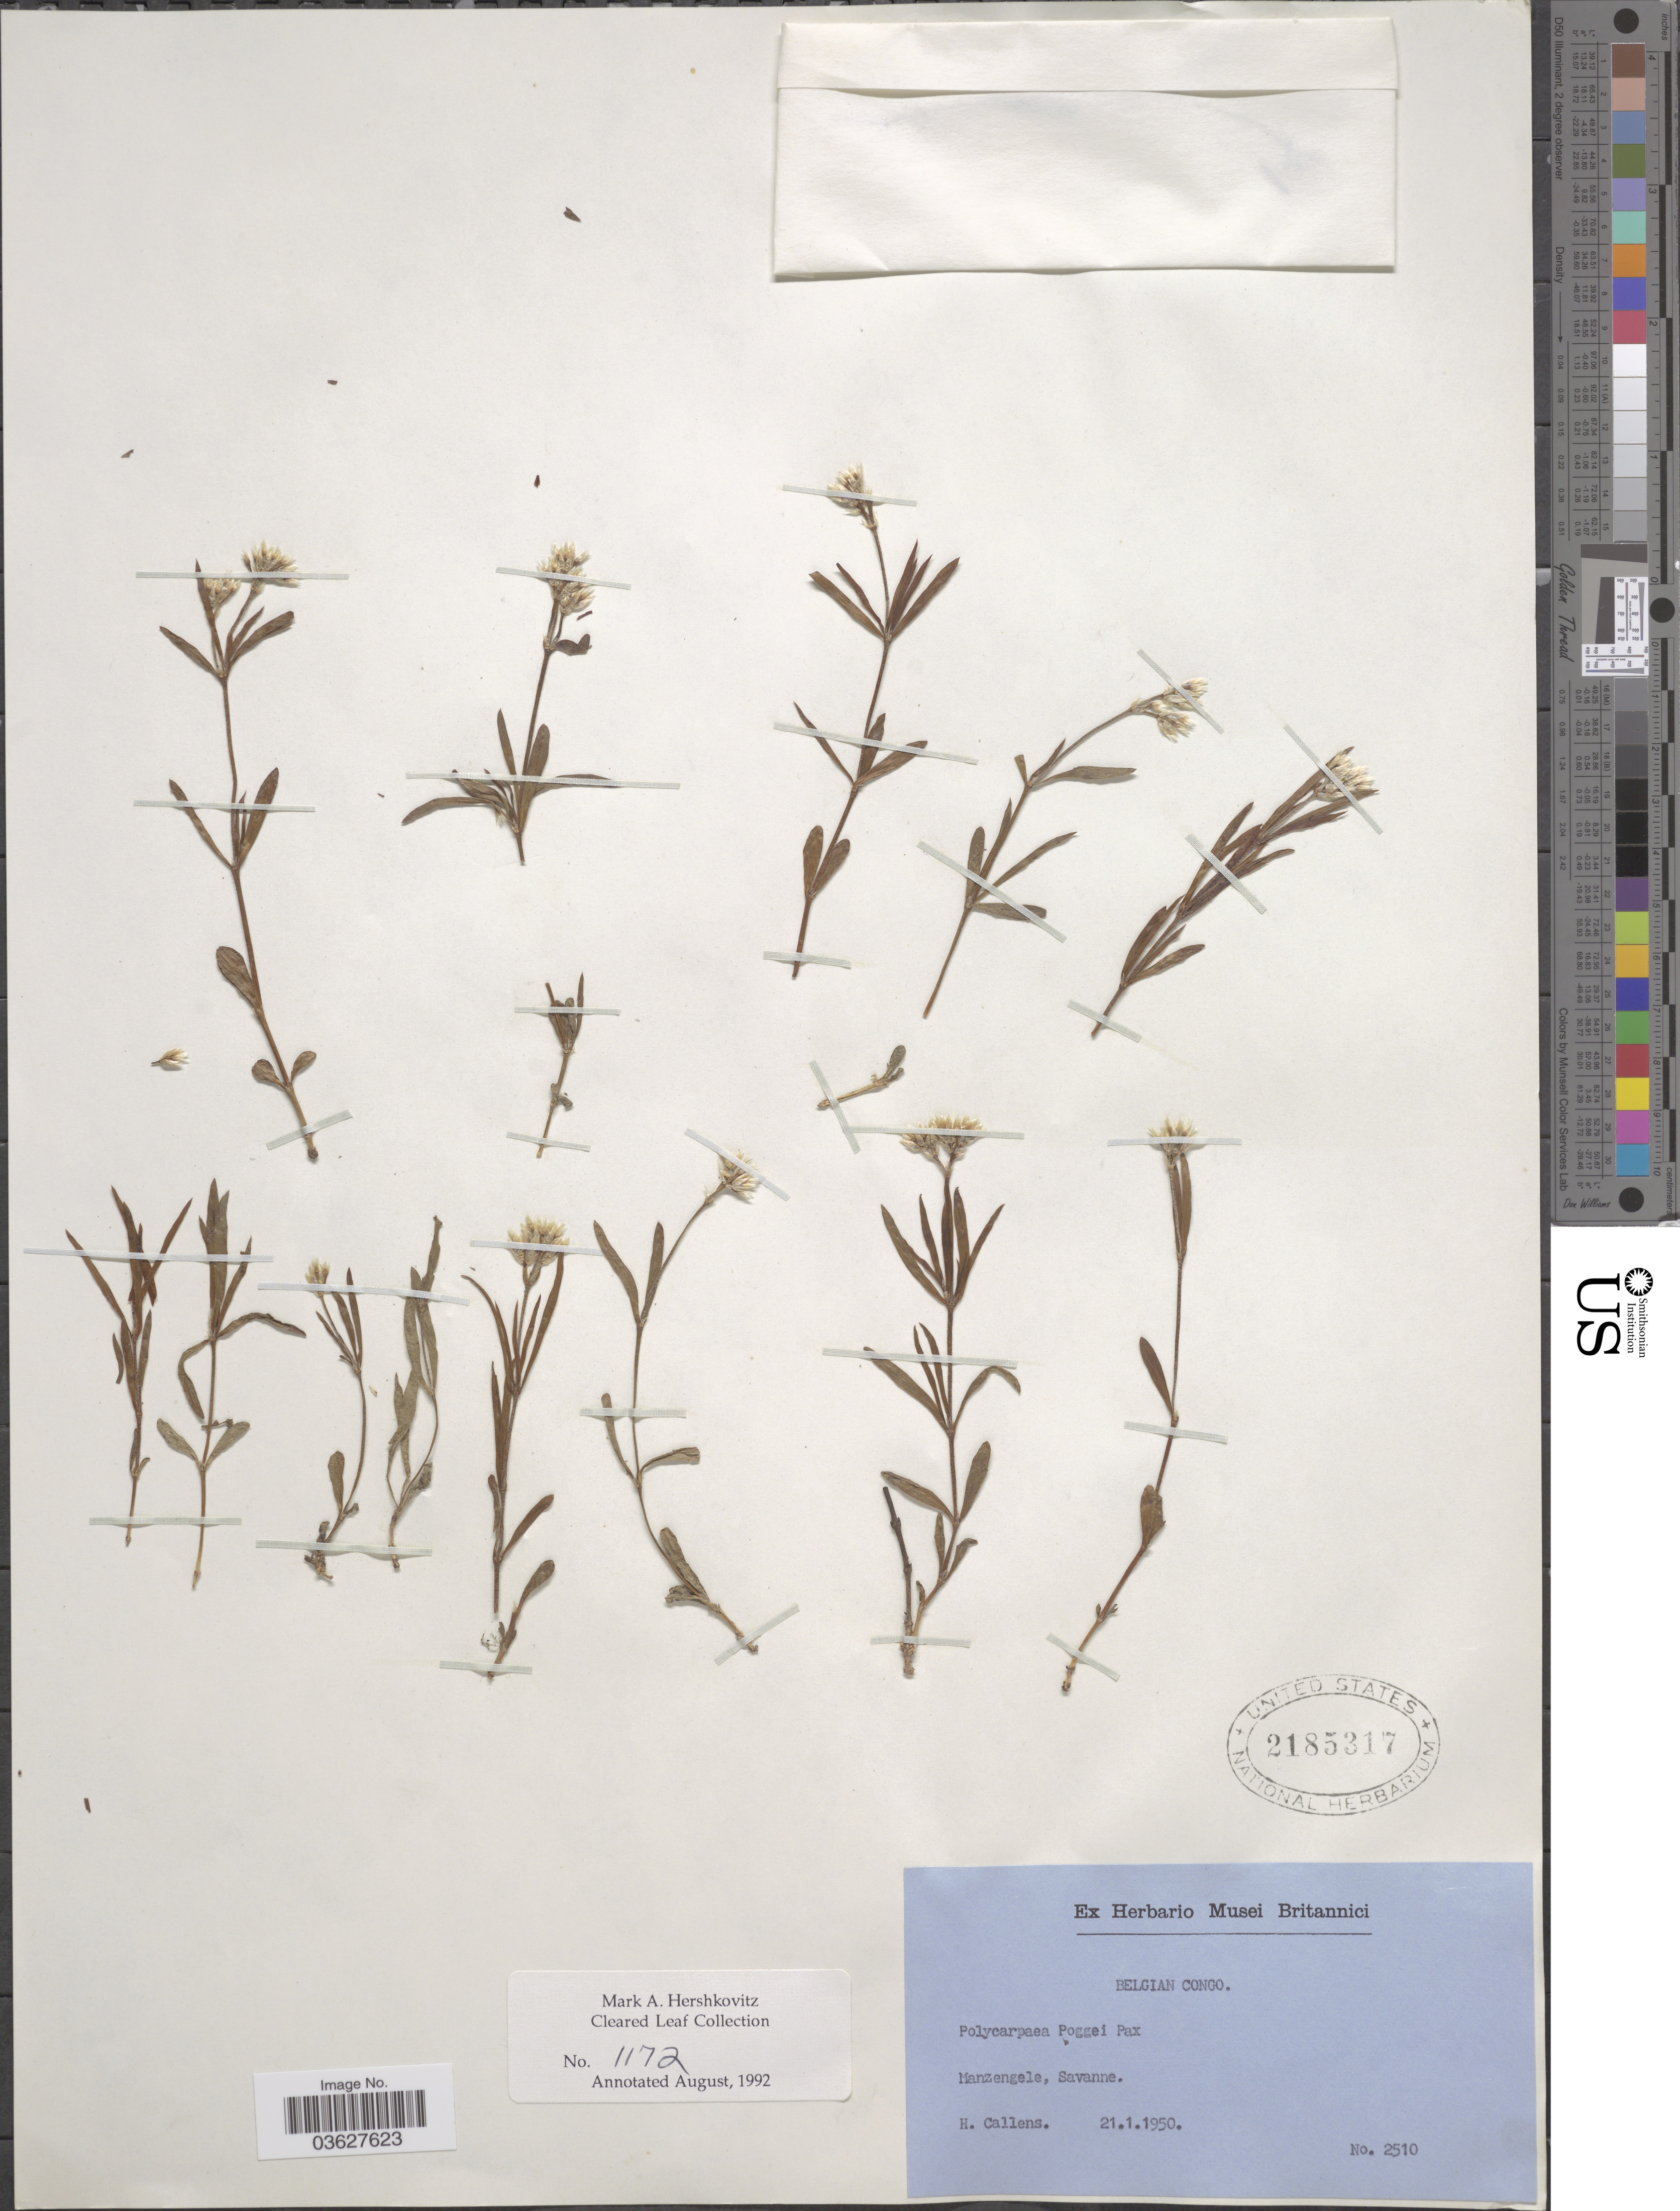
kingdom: Plantae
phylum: Tracheophyta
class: Magnoliopsida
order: Caryophyllales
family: Caryophyllaceae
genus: Polycarpaea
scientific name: Polycarpaea poggei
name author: Pax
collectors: H. Callens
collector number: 2510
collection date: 1950-01-21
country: Congo, Democratic Republic of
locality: Belgian Congo, Manzengele, Savanne.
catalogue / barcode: US 2185317